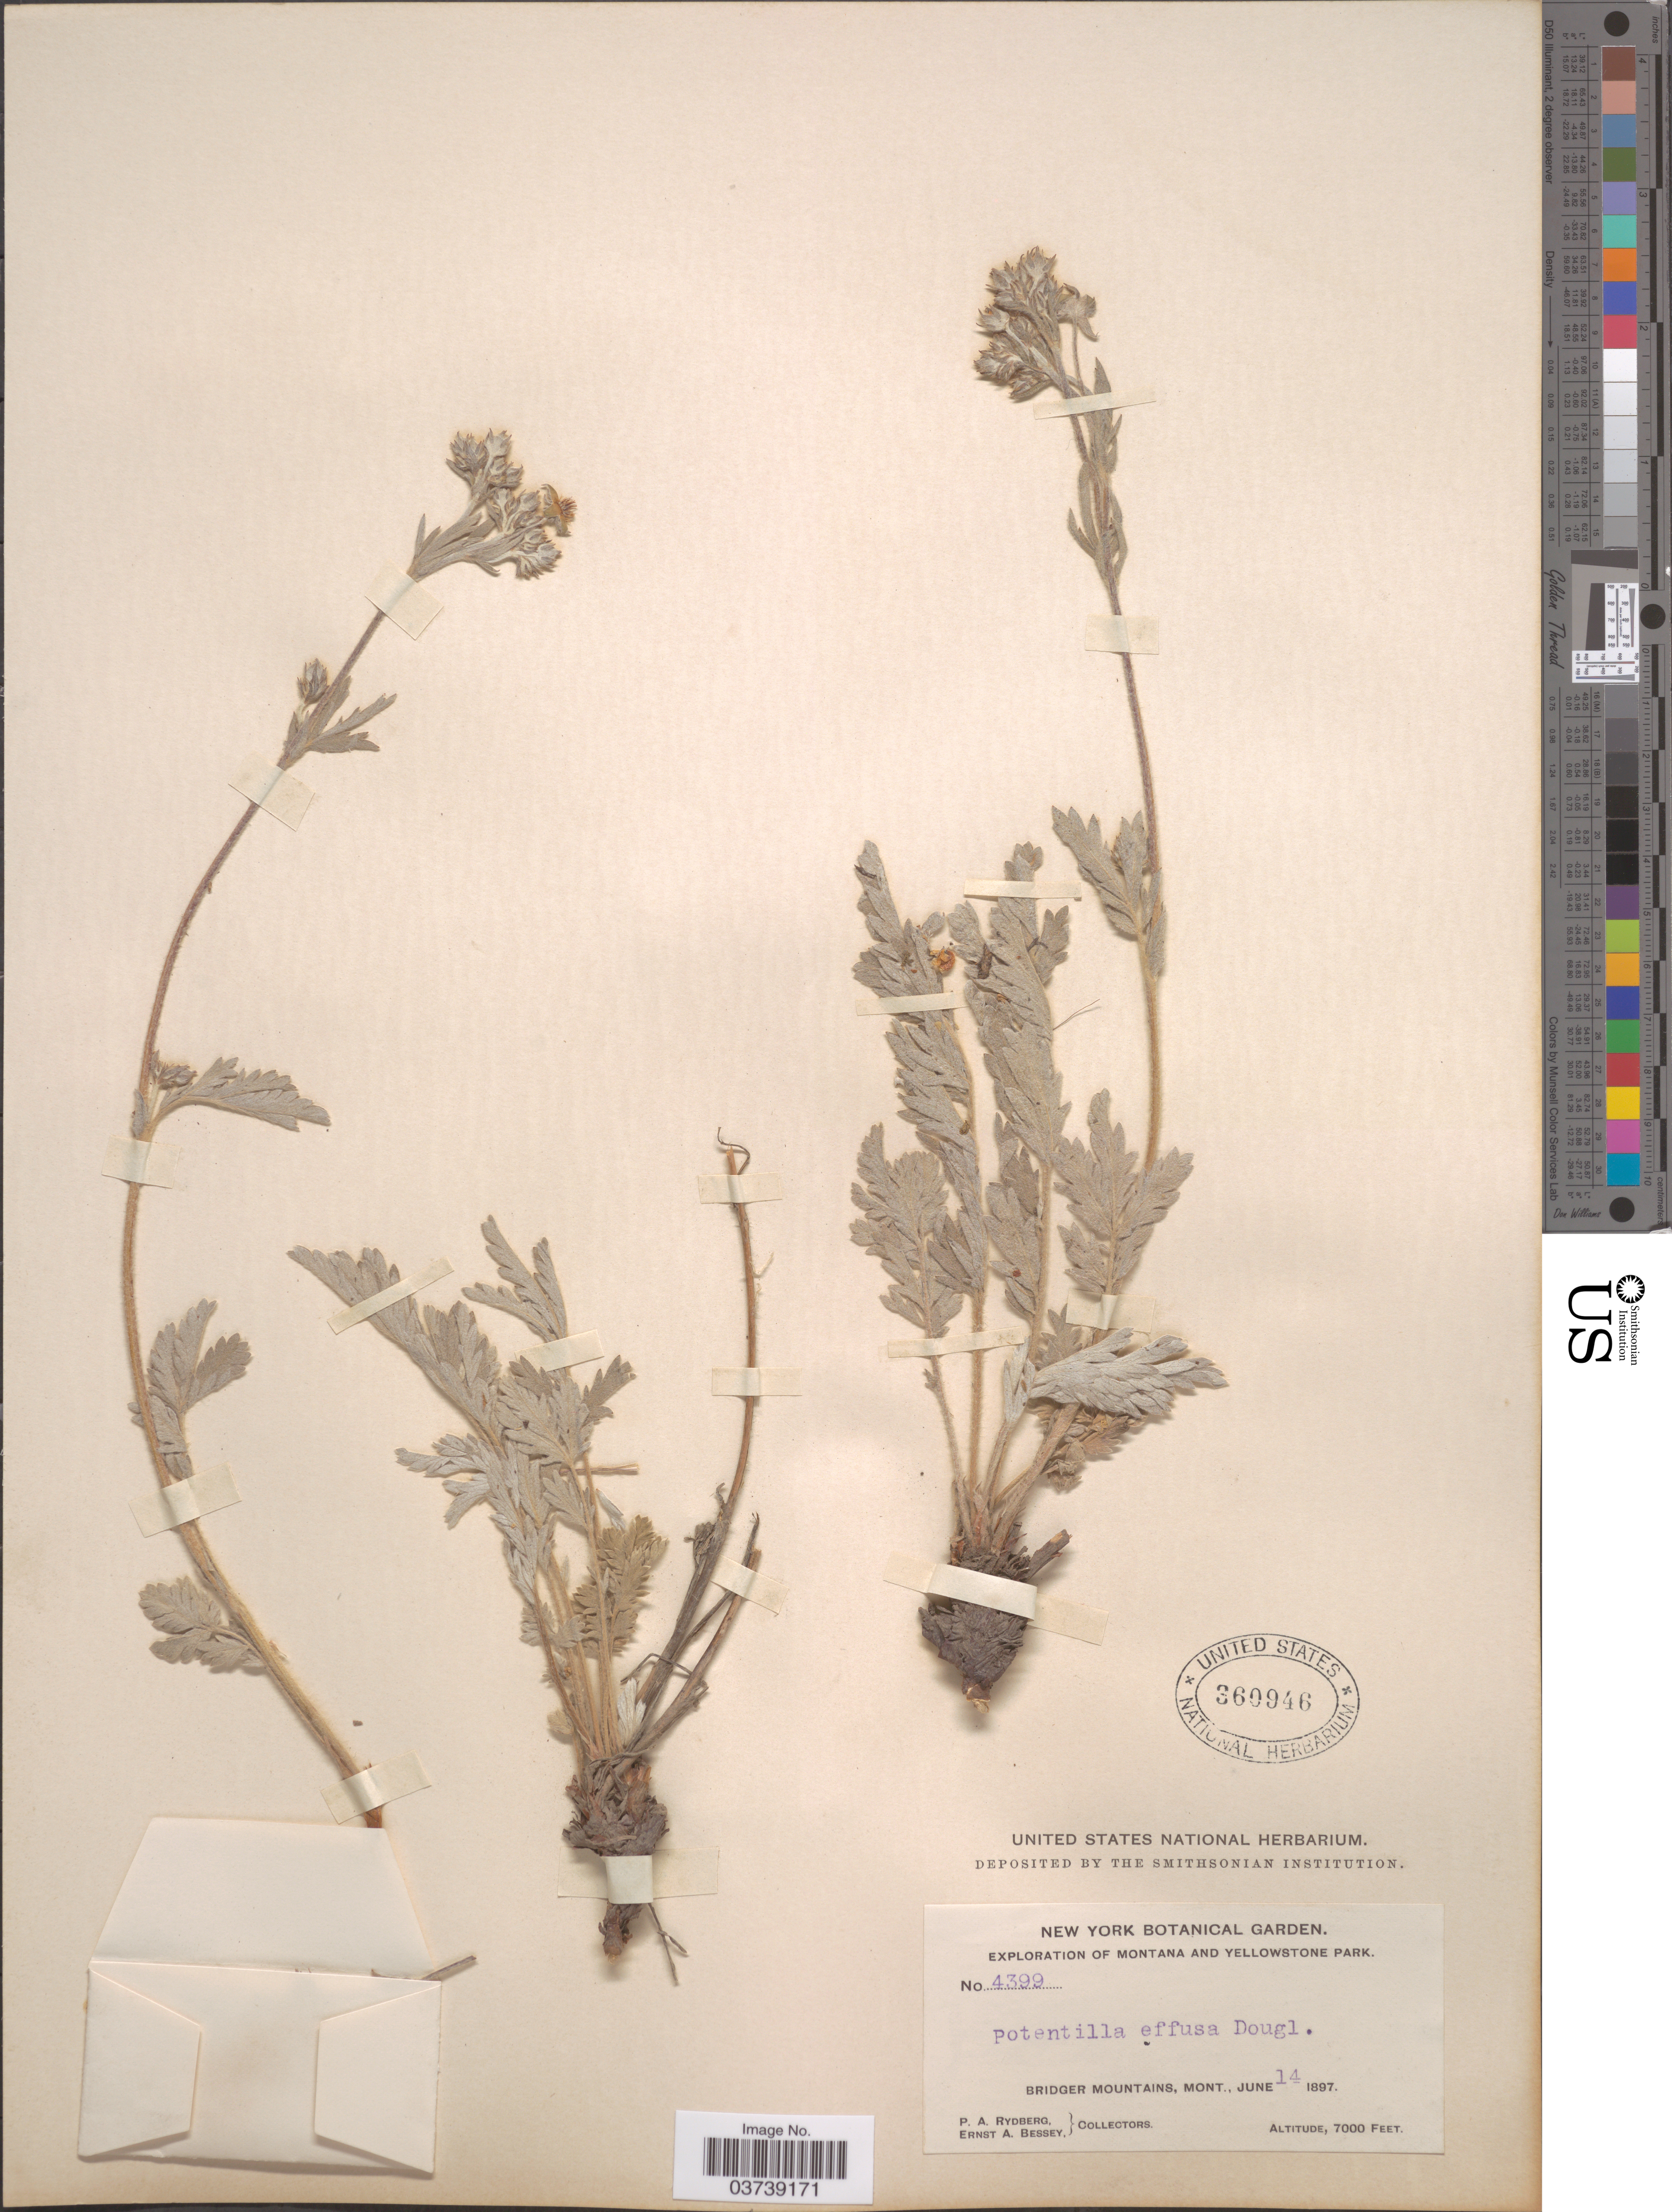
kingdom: Plantae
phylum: Tracheophyta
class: Magnoliopsida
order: Rosales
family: Rosaceae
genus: Potentilla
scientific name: Potentilla effusa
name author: Douglas ex Lehm.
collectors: P. A. Rydberg & E. A. Bessey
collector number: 4399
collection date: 1897-06-14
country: United States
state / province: Montana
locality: Yellowstone Park. Bridger Mountains.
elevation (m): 2134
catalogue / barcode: US 360946